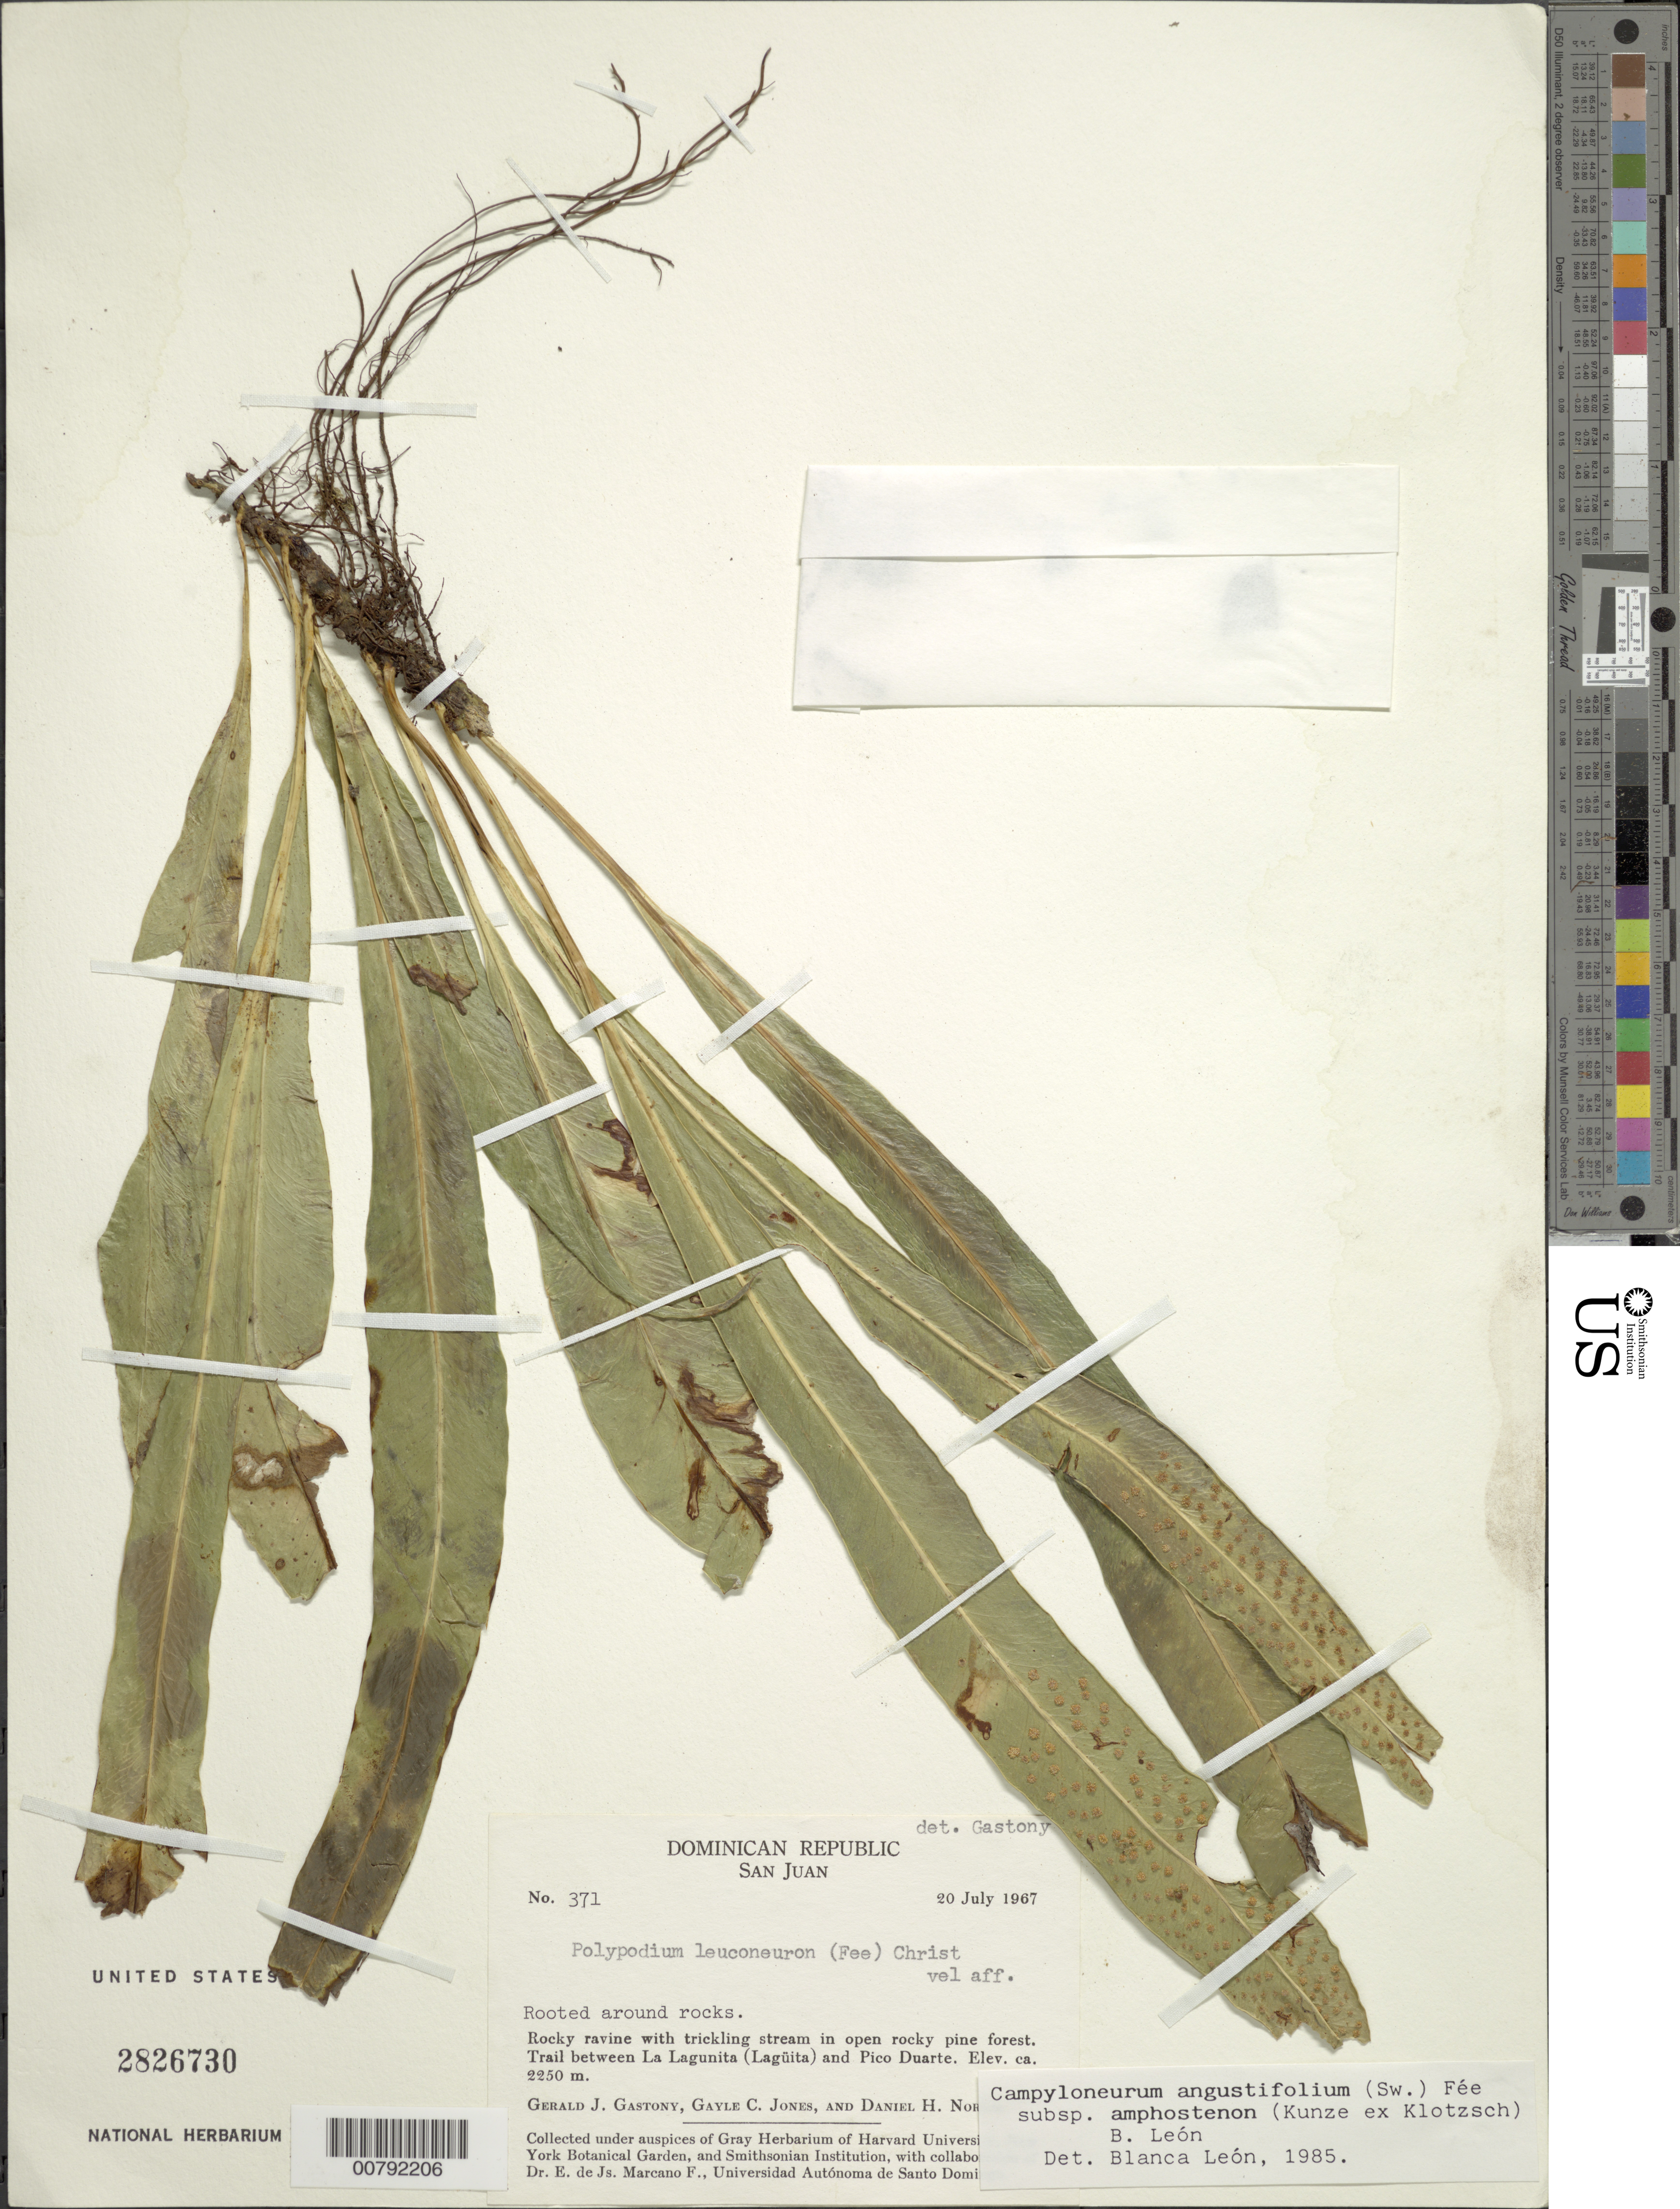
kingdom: Plantae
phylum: Tracheophyta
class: Polypodiopsida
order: Polypodiales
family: Polypodiaceae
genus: Campyloneurum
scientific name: Campyloneurum angustifolium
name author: (Sw.) Fée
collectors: G. Gastony, G. C. Jones & D. H. Norris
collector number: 371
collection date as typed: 20 Jul 1967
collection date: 1967-07-20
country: Dominican Republic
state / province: San Juan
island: Hispaniola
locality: La Lagunita trail to Pico Duarte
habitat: Rocky ravine with trickling stream in open rocky pine forest; rooted around rocks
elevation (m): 2250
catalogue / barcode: US 2826730